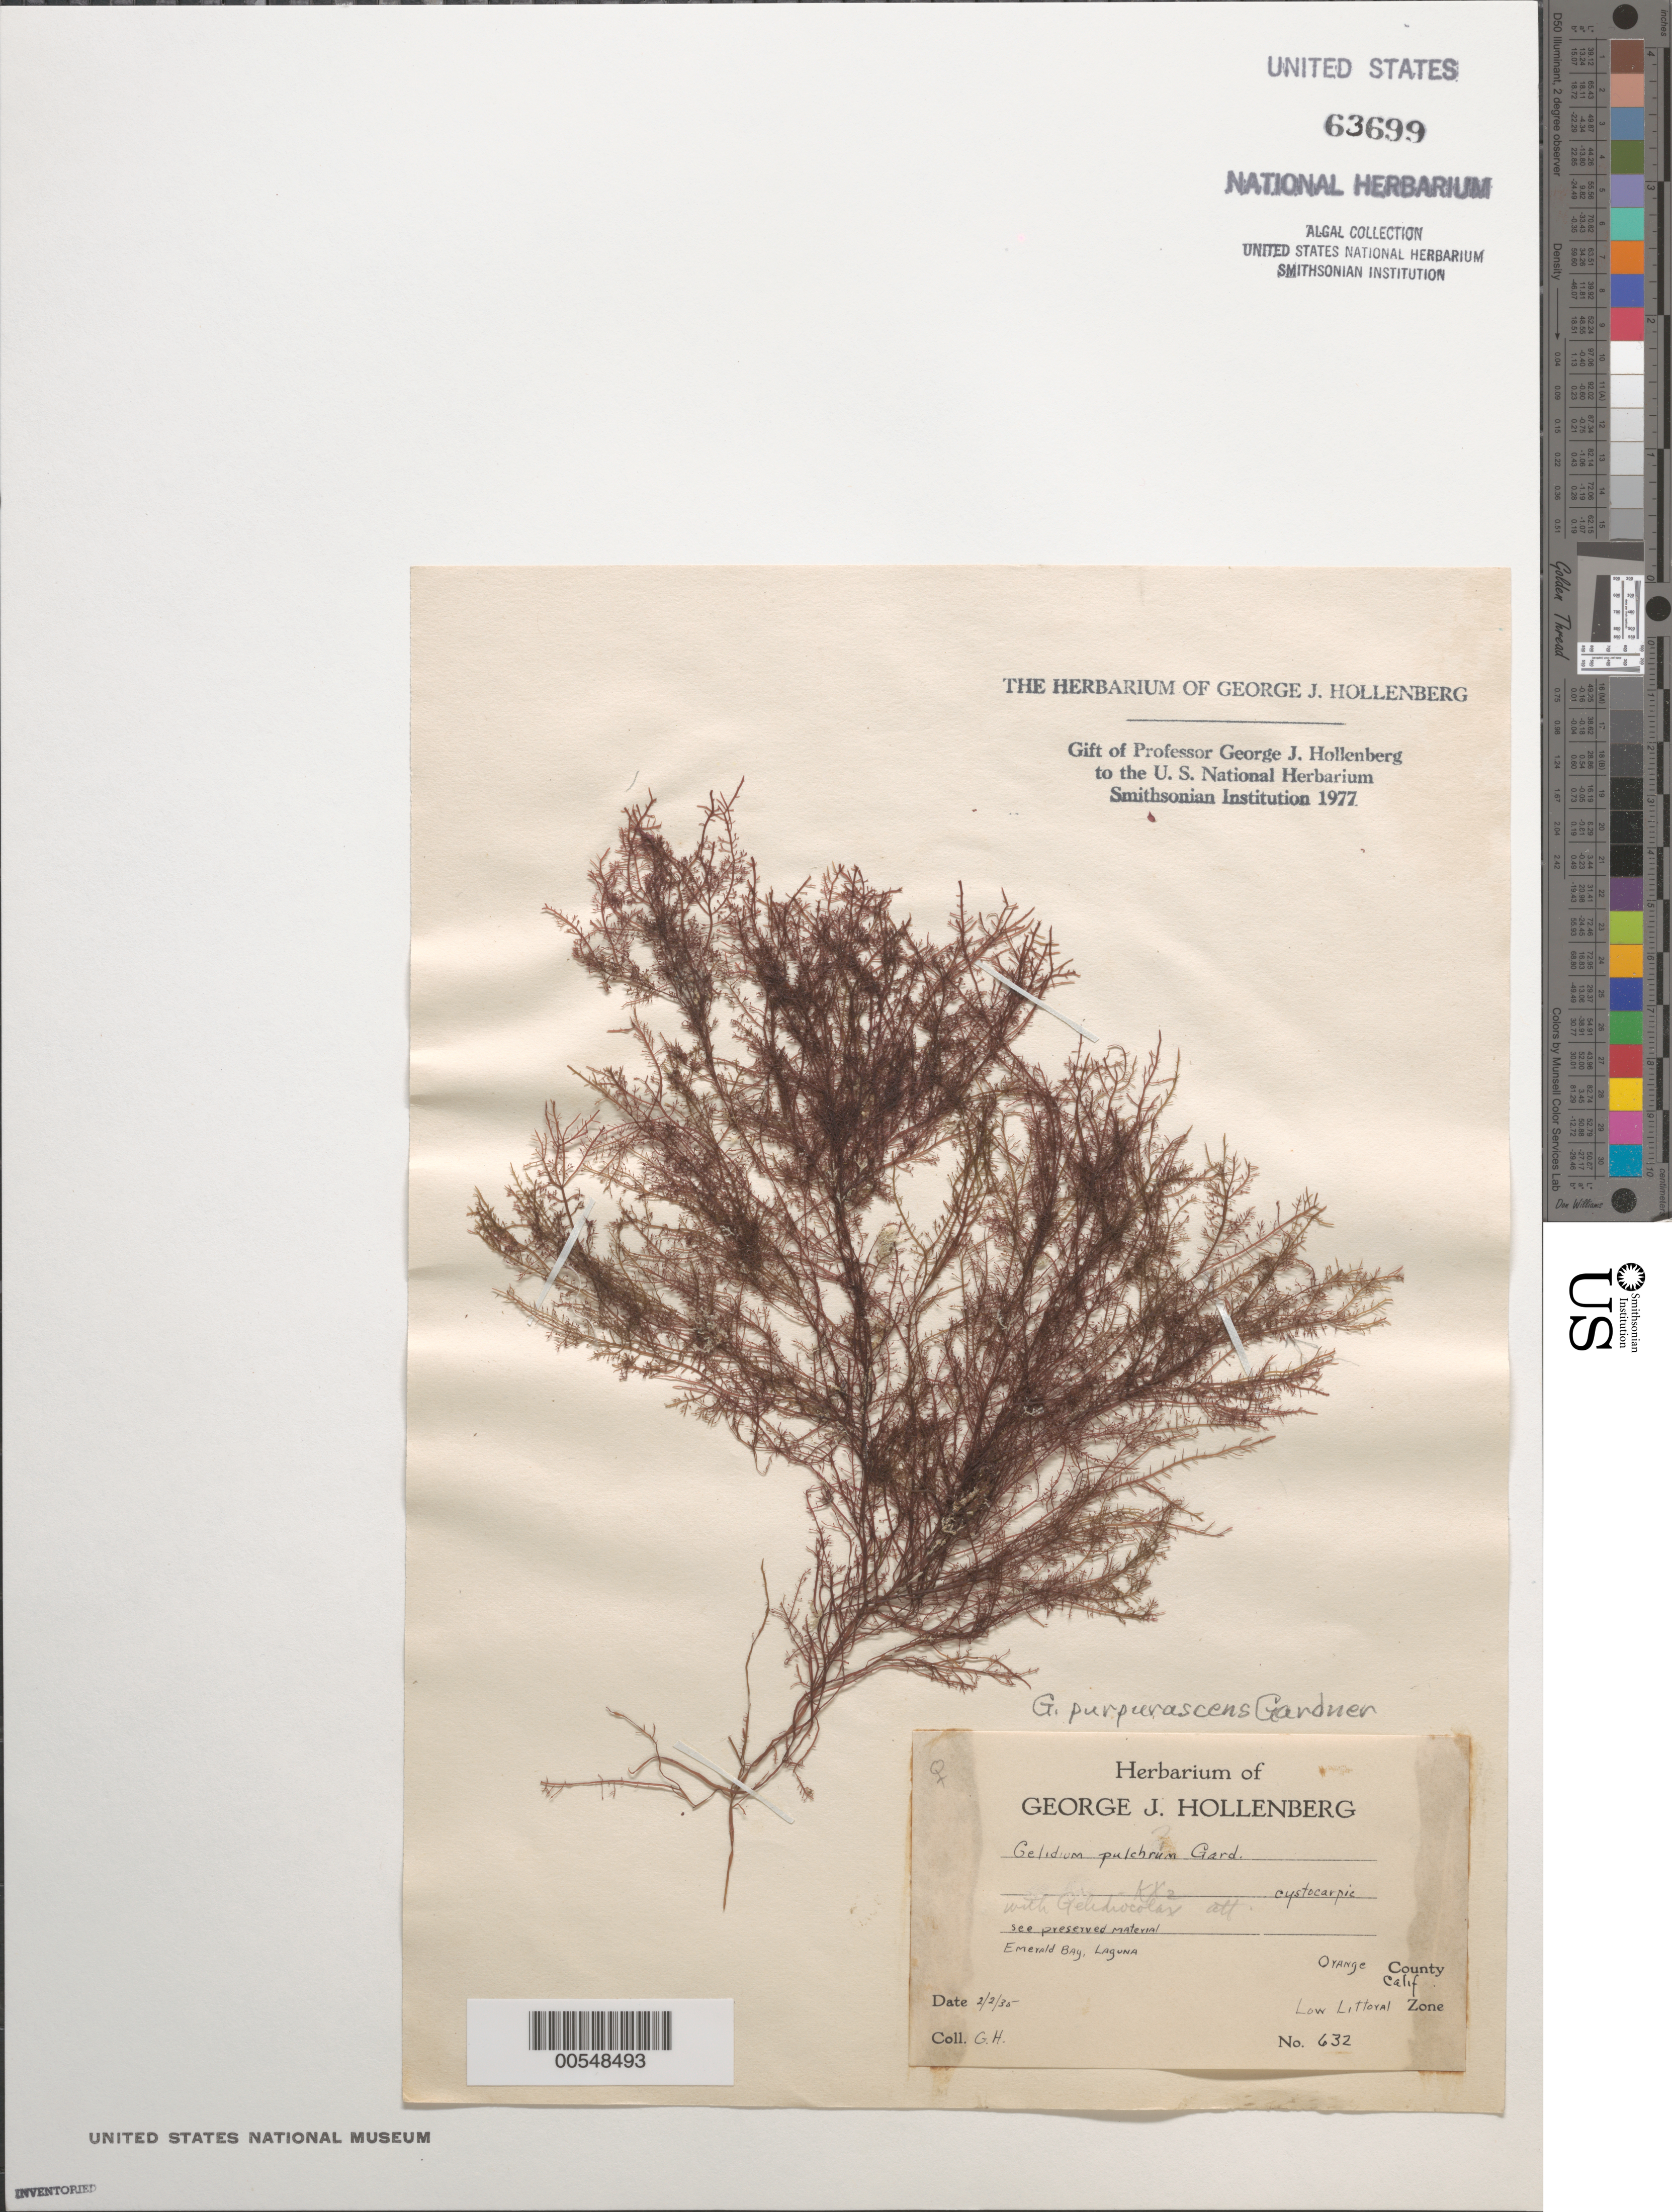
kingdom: Plantae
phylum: Rhodophyta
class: Florideophyceae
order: Gelidiales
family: Gelidiaceae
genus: Gelidium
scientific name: Gelidium purpurascens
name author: N.L. Gardner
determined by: Hollenberg, George J.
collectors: G. Hollenberg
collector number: GJH 632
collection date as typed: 02 Feb 1935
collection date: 1935-02-02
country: United States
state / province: California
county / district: Orange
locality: Emerald Bay, Laguna Beach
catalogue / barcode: US 63699